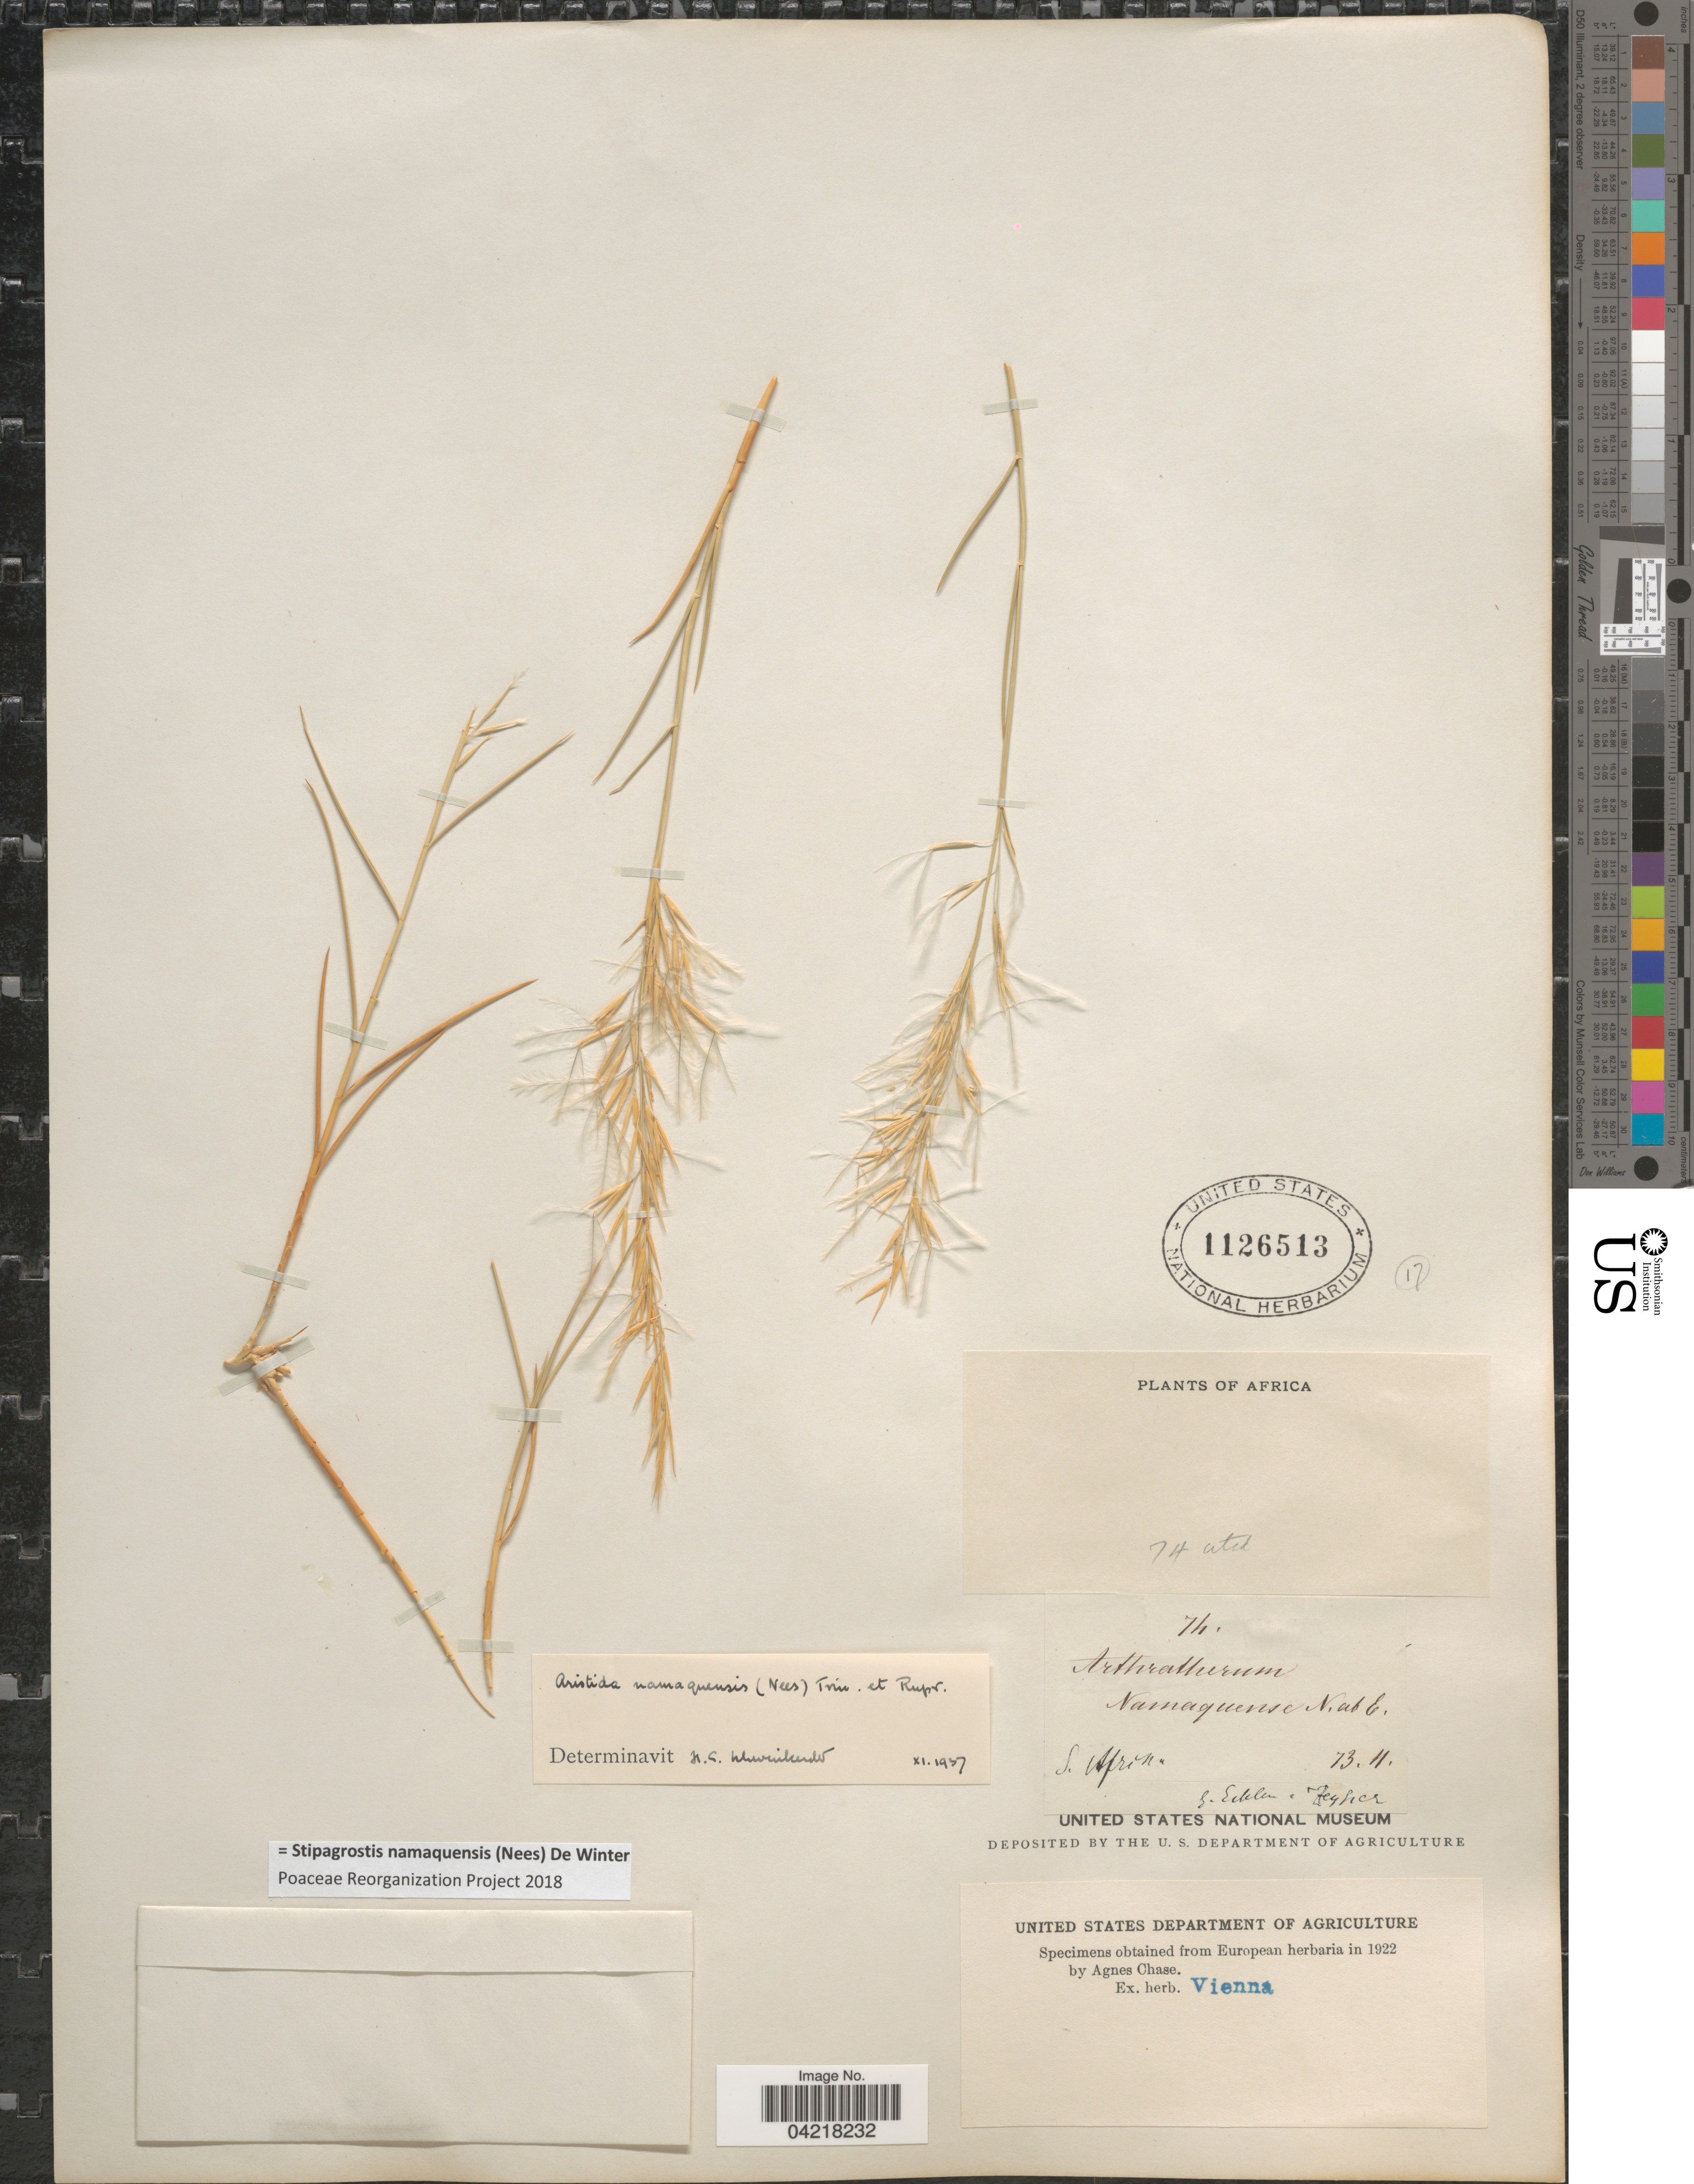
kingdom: Plantae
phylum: Tracheophyta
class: Liliopsida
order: Poales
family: Poaceae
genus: Stipagrostis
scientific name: Stipagrostis namaquensis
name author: (Nees) De Winter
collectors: -. Ecklon & -. Zeyher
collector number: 74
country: South Africa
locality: S. Africa.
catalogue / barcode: US 1126513